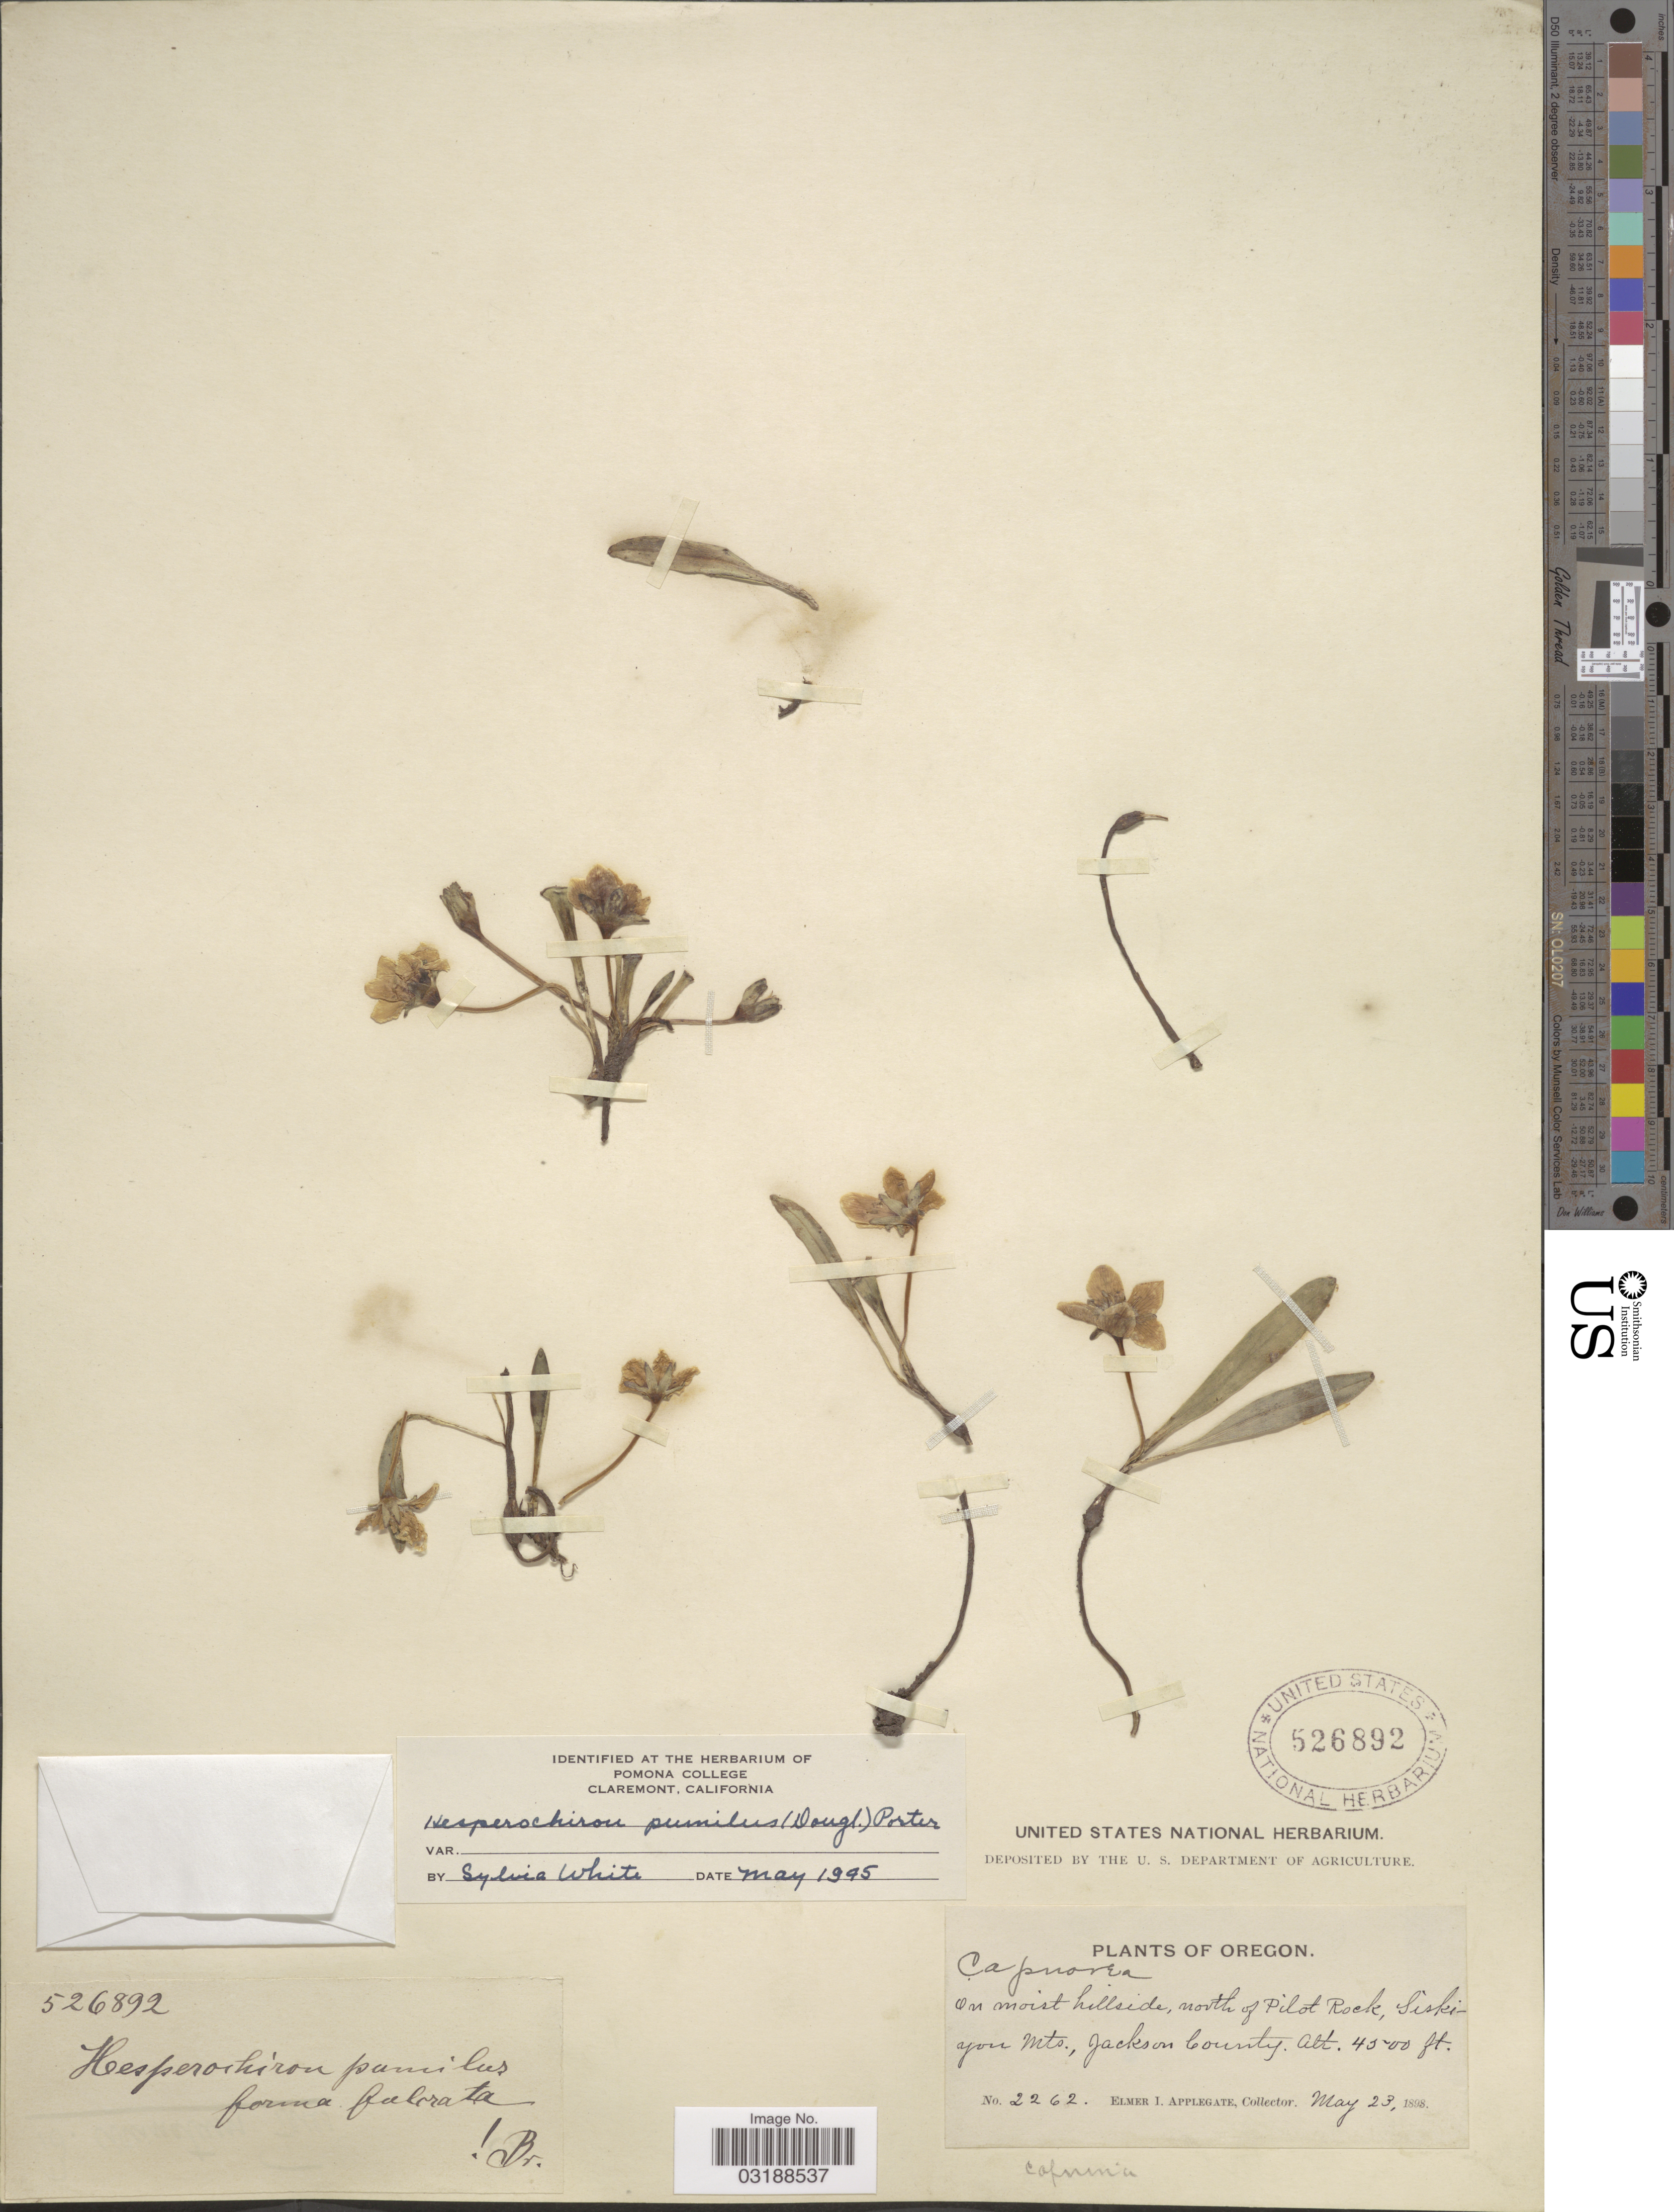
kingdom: Plantae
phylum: Tracheophyta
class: Magnoliopsida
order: Boraginales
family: Hydrophyllaceae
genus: Hesperochiron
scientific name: Hesperochiron pumilus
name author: (Griseb.) Porter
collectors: E. I. Applegate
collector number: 2262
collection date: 1898-05-23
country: United States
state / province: Oregon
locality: On moist hillside, north of Pilot Rock, Siskiyou Mts., Jackson County.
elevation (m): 1372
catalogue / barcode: US 526892